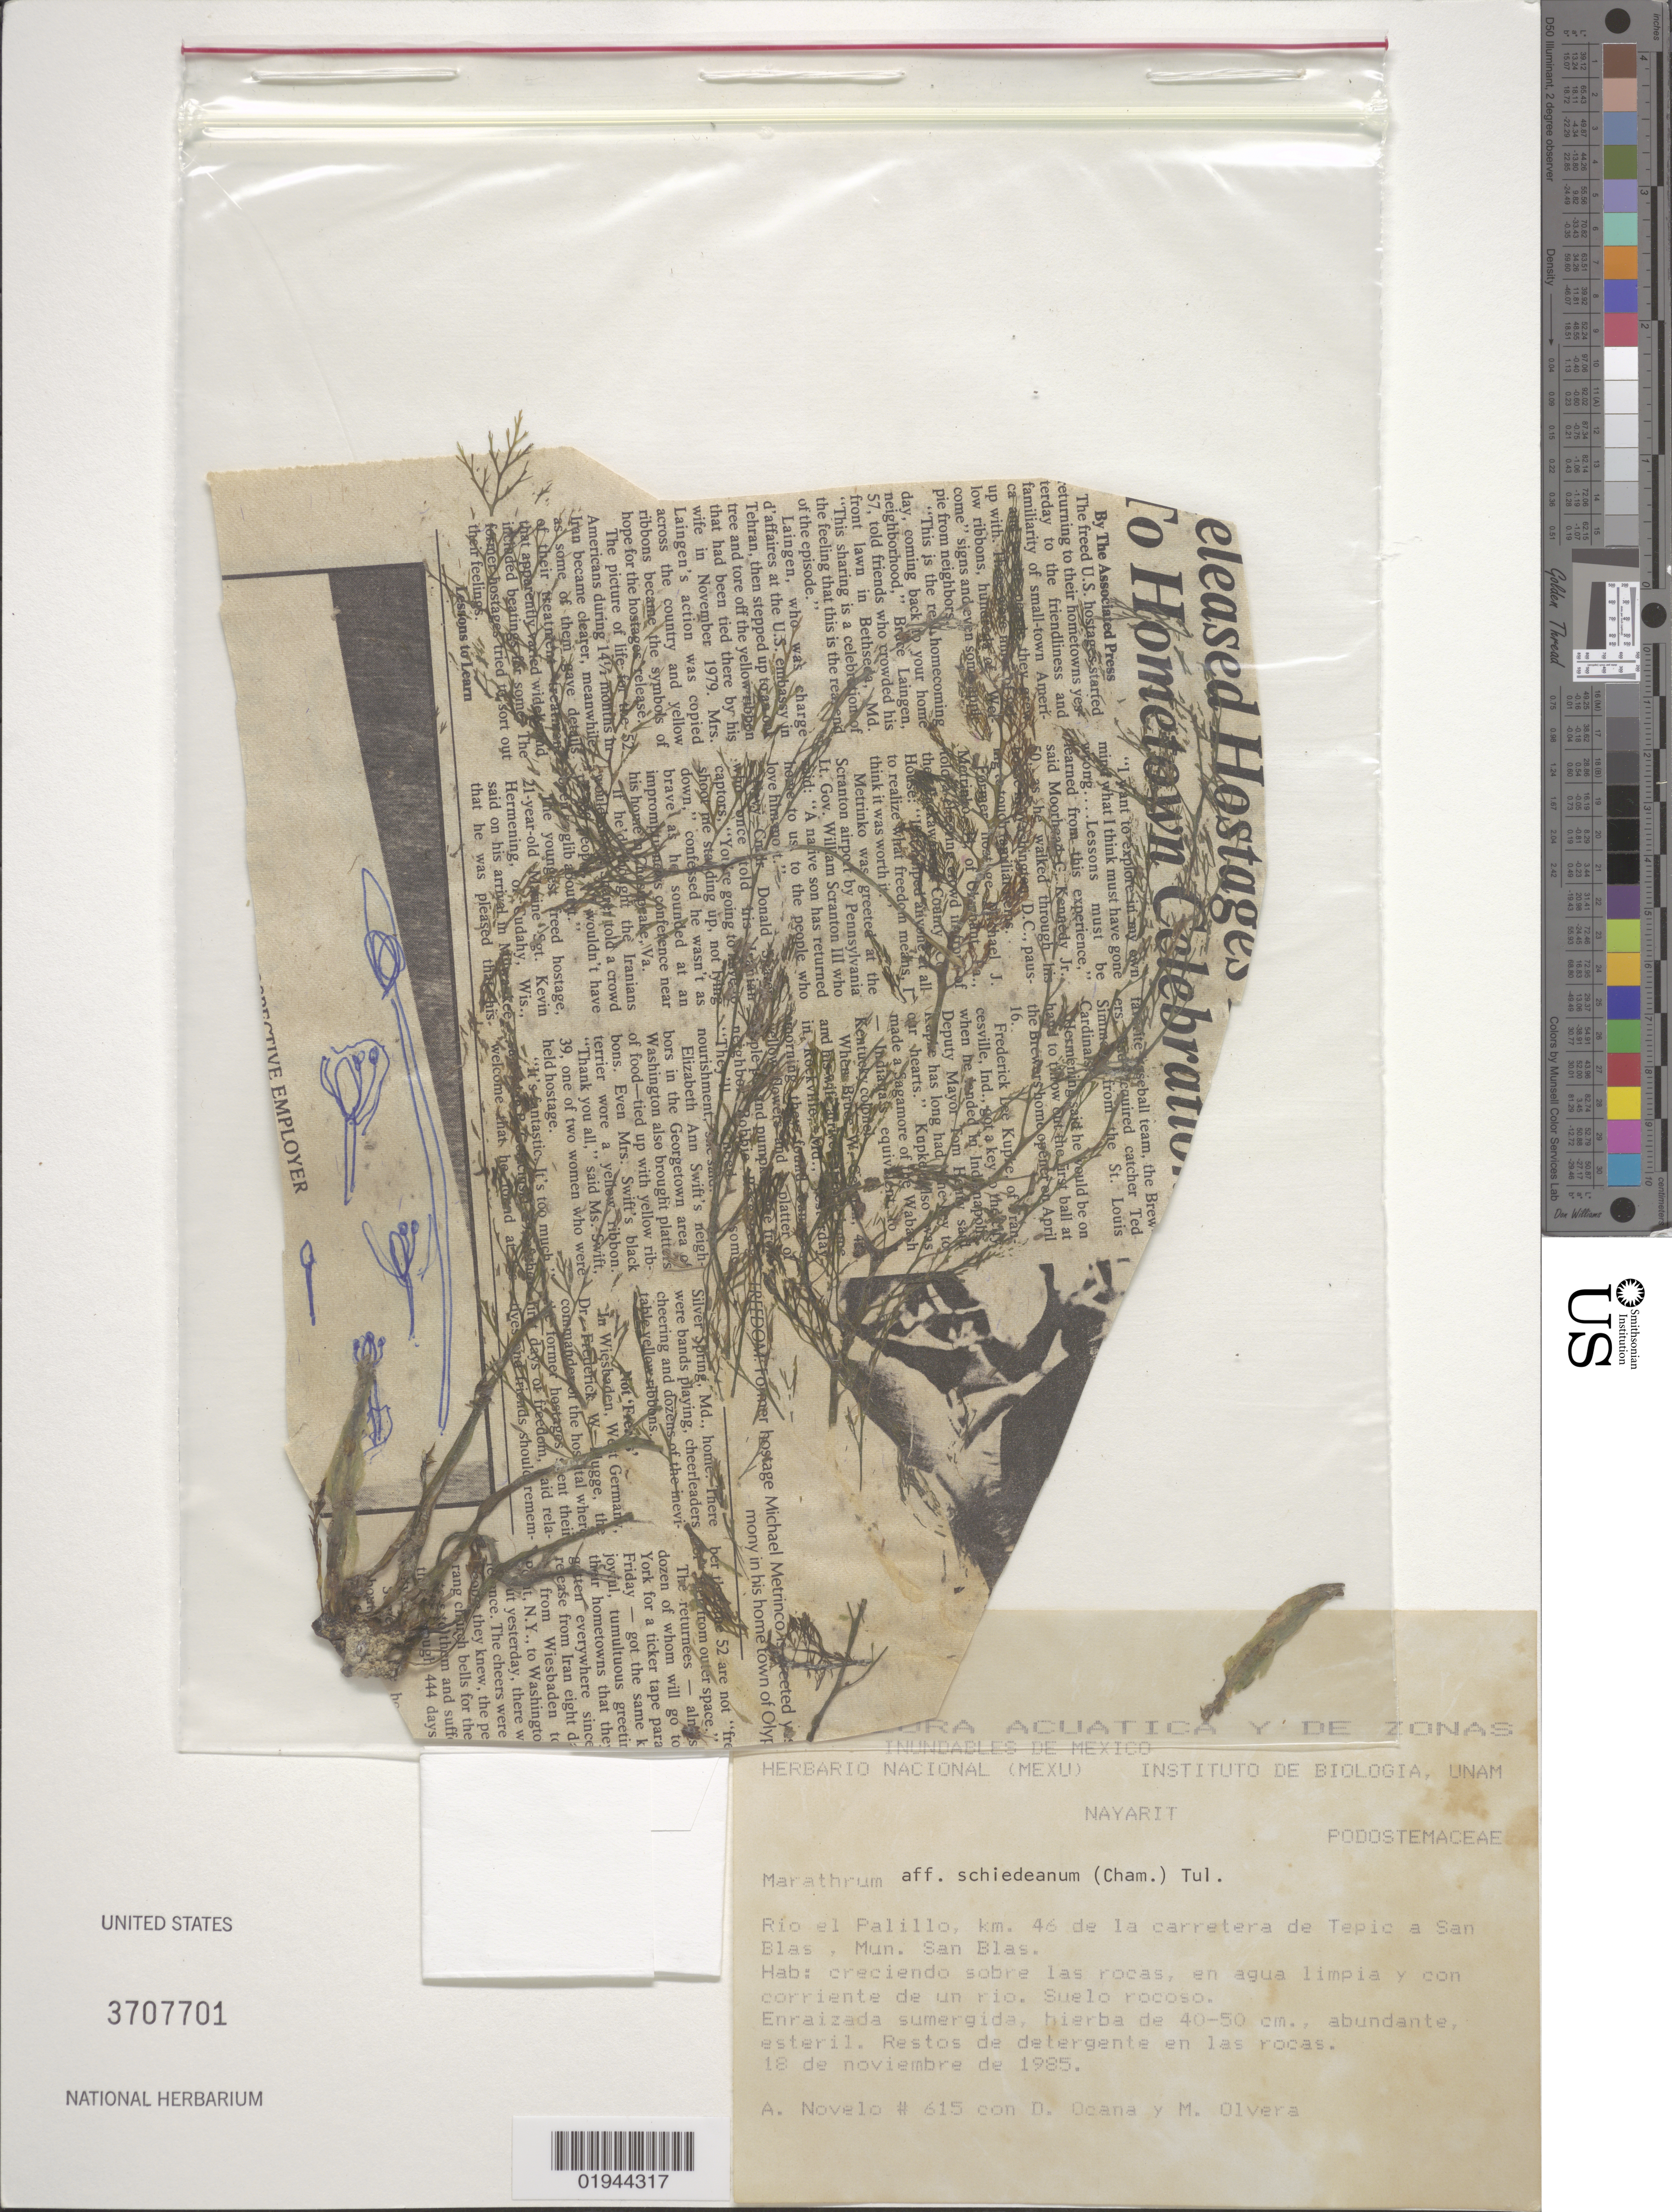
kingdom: Plantae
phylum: Tracheophyta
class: Magnoliopsida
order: Malpighiales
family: Podostemaceae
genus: Marathrum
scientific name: Marathrum schiedeanum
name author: Cham.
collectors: A. Novelo, D. Ocana & M. Olvera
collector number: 615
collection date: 1985-11-18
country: Mexico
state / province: Nayarit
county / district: San Blas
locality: Rio el Palillo, km 46 de la carretera de Tepic a San Blas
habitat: Creciendo sobre las rocas, en agua limpia y con corriente de un rio. Suelo rocoso.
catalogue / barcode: US 3707701